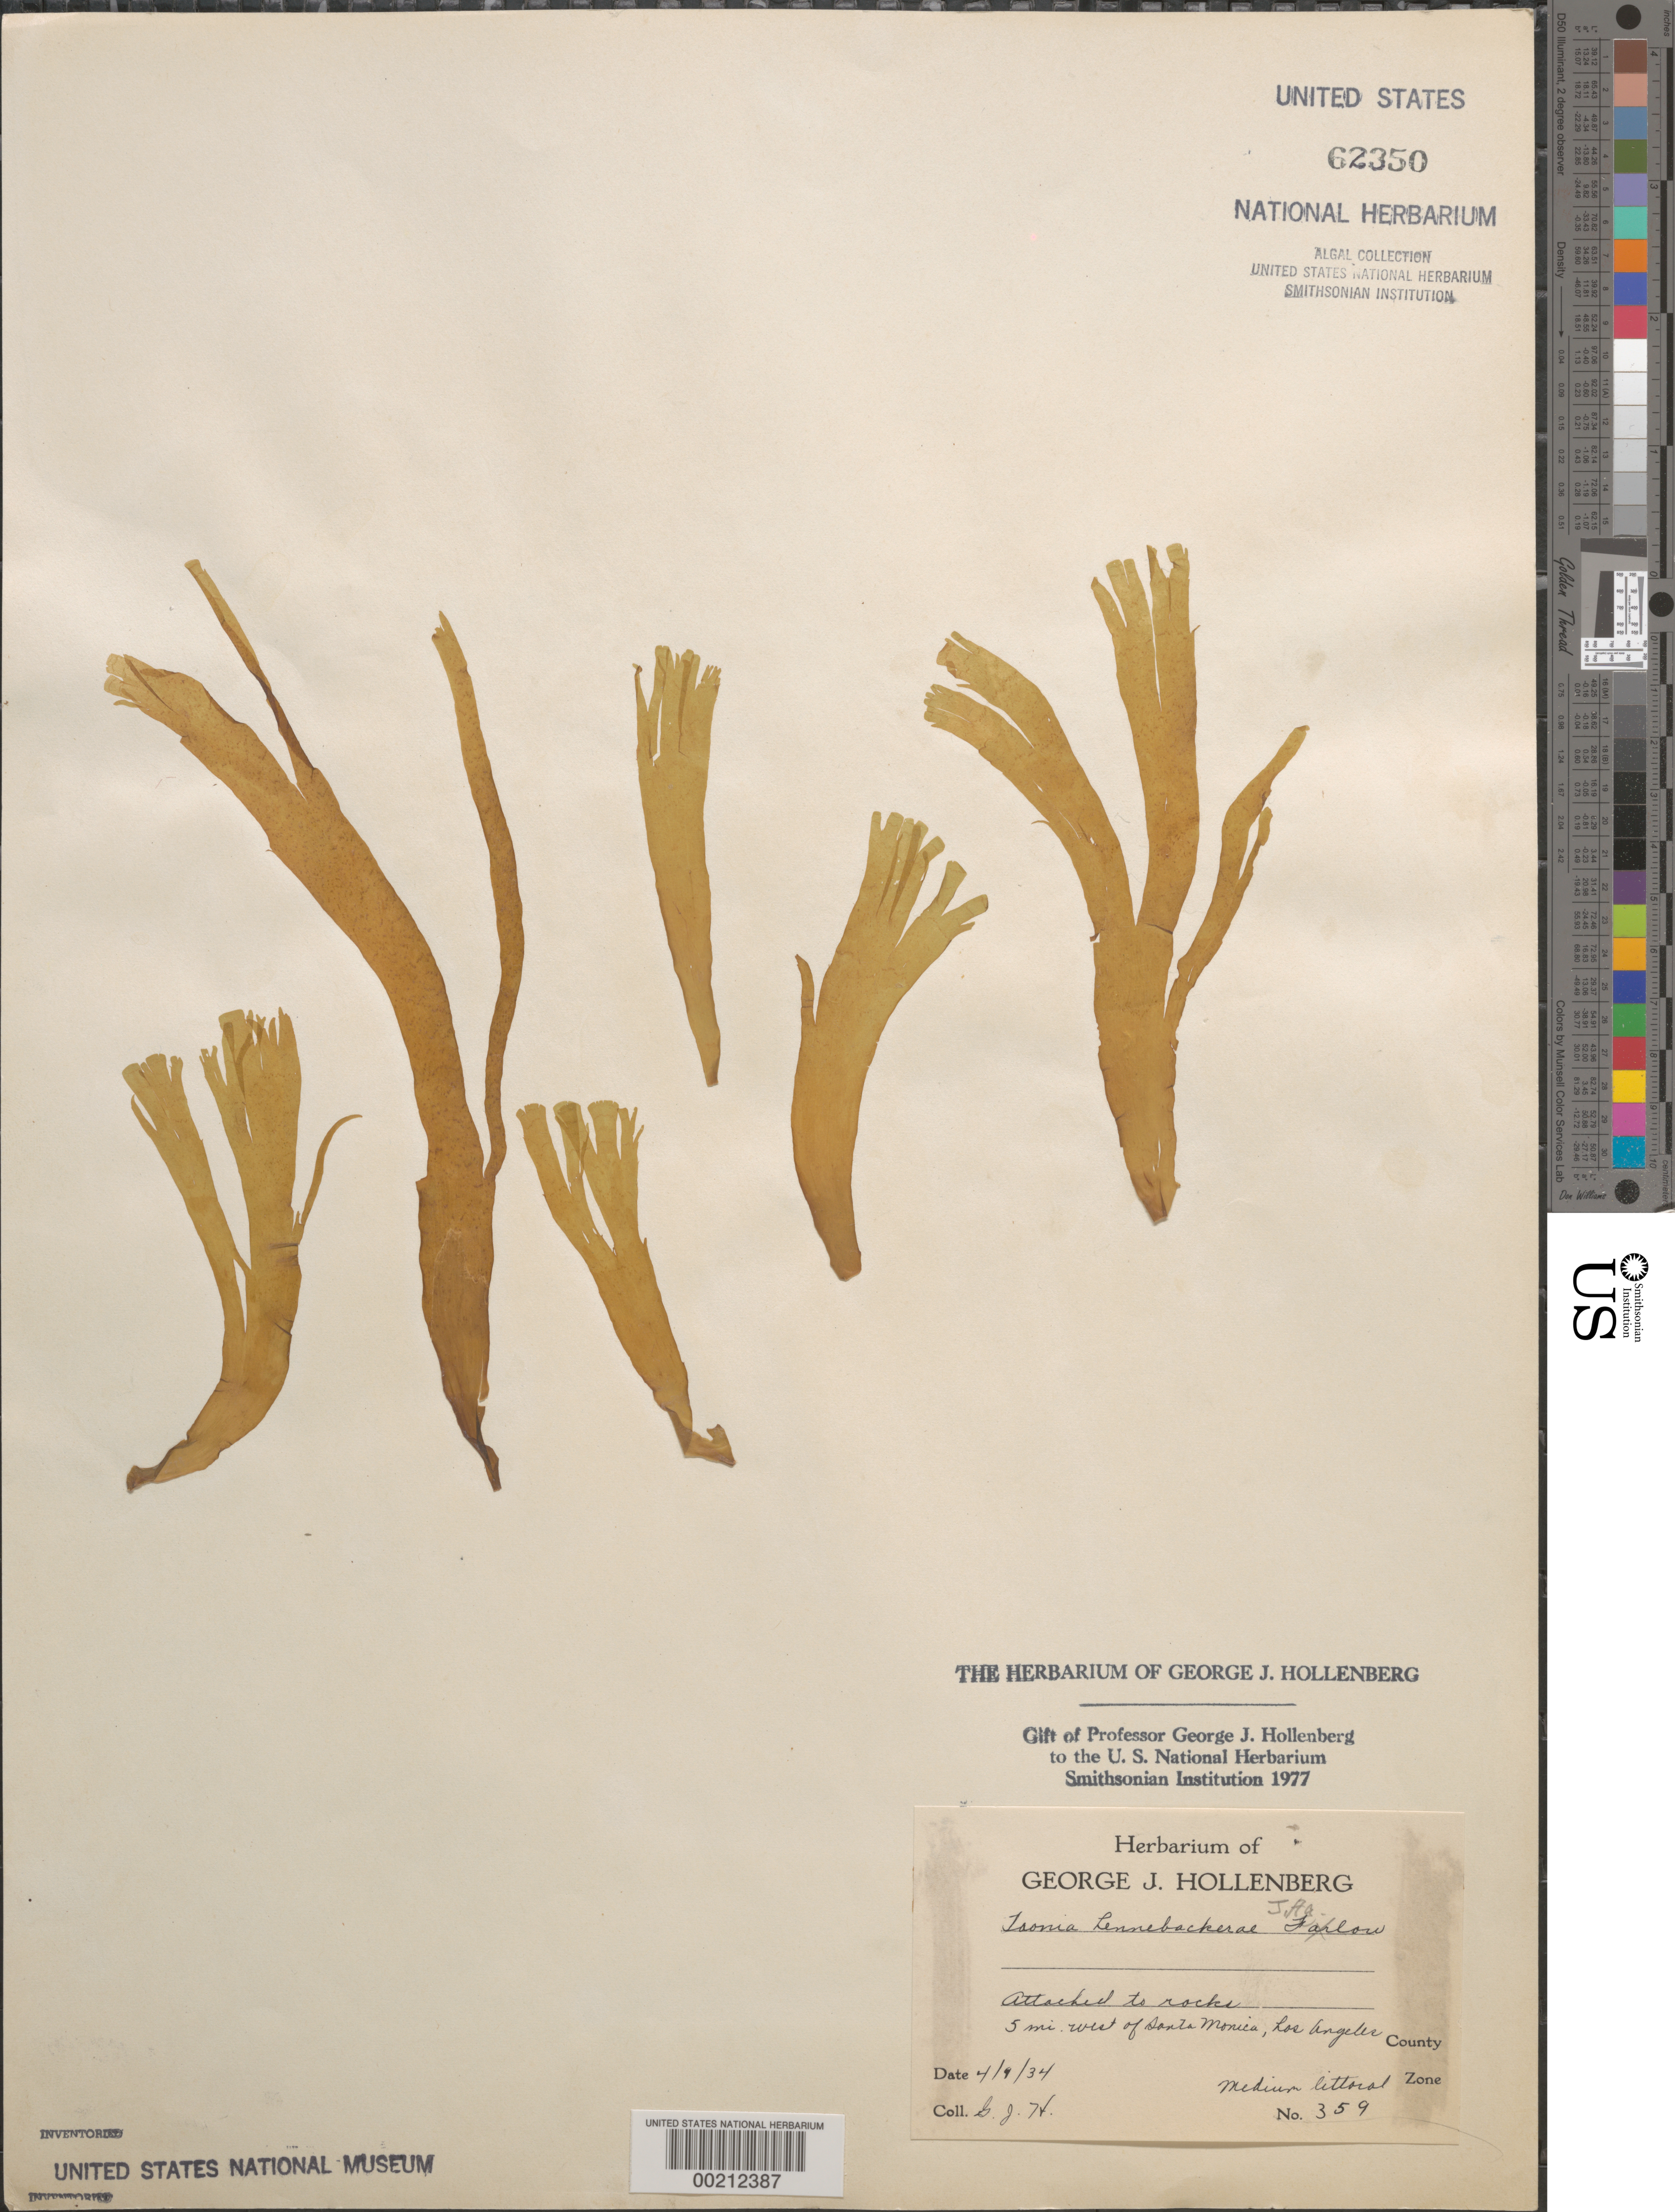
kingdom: Chromista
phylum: Ochrophyta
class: Phaeophyceae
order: Dictyotales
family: Dictyotaceae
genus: Taonia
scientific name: Taonia lennebackerae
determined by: Hollenberg, George J.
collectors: G. Hollenberg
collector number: GJH 359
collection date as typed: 09 Apr 1934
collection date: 1934-04-09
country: United States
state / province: California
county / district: Los Angeles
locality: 5 miles west of Santa Monica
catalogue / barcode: US 62350